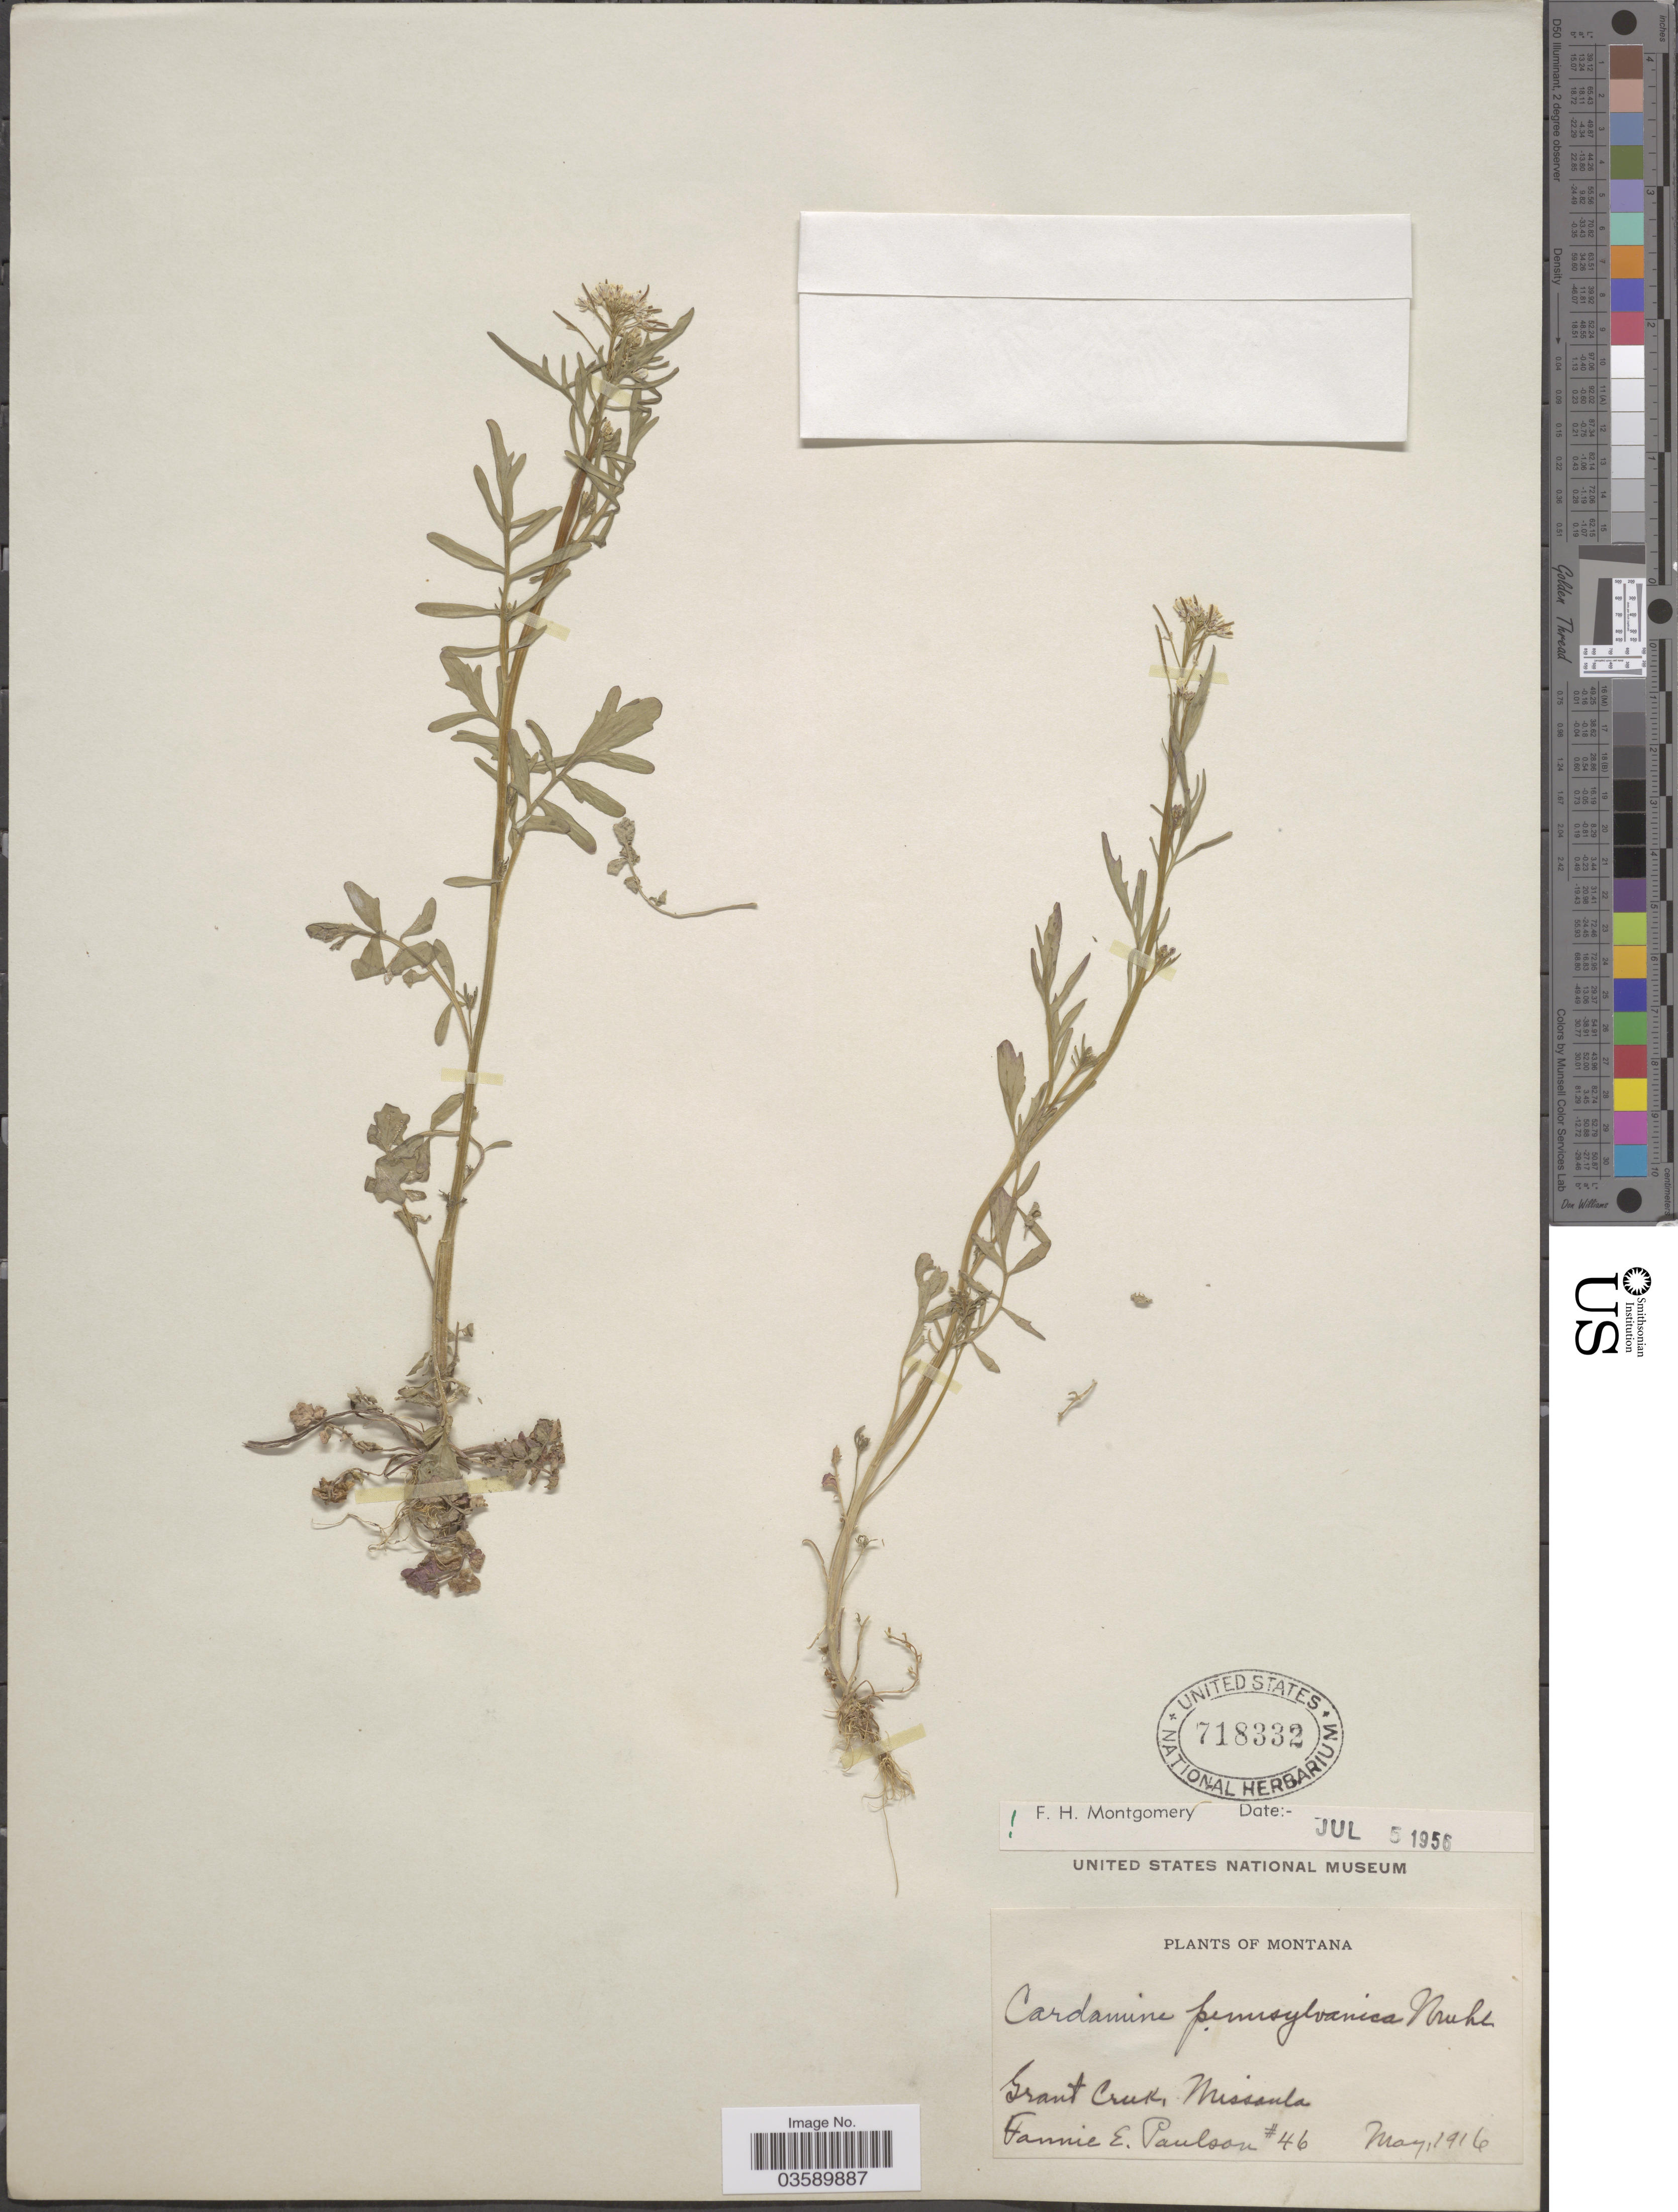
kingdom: Plantae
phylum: Tracheophyta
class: Magnoliopsida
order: Brassicales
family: Brassicaceae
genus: Cardamine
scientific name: Cardamine pensylvanica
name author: Muhl. ex Willd.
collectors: F. Paulson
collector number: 46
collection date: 1916-05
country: United States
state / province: Montana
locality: Grant Creek, Missoula.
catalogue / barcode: US 718332